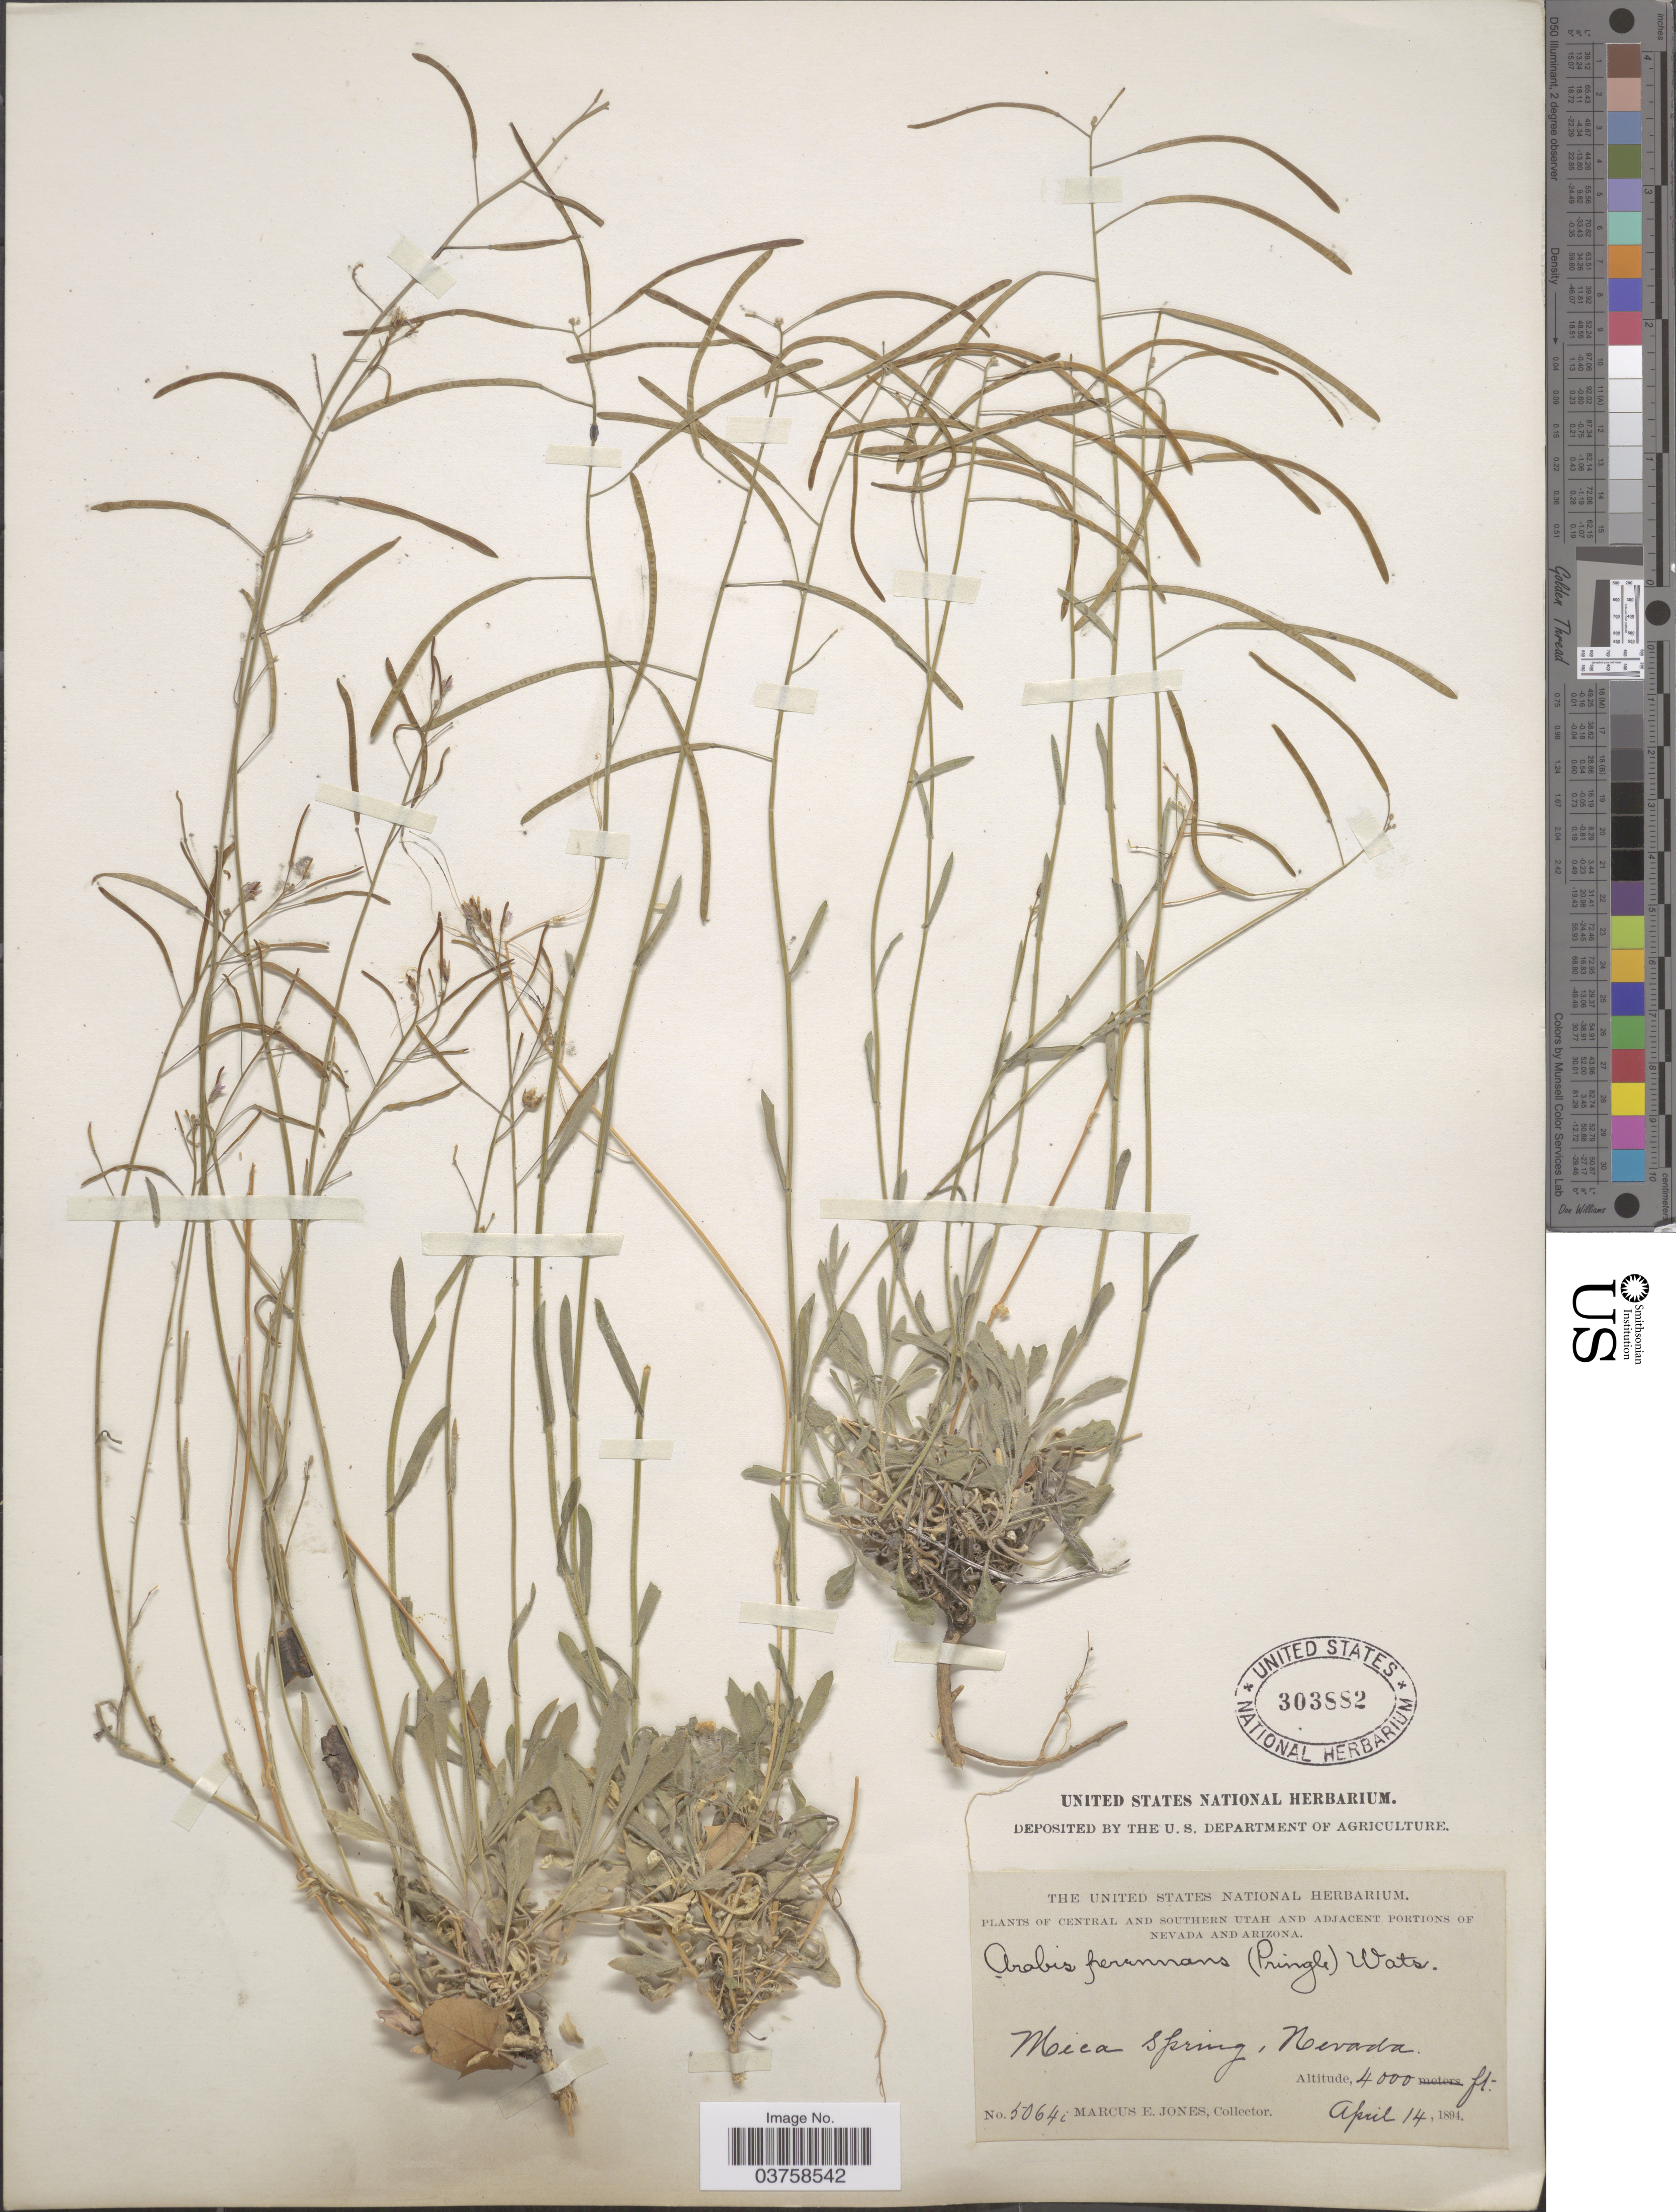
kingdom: Plantae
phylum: Tracheophyta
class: Magnoliopsida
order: Brassicales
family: Brassicaceae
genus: Arabis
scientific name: Arabis perennans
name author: S. Watson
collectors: M. E. Jones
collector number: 5064i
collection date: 1894-04-14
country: United States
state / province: Nevada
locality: Mica Spring.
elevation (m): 1219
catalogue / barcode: US 303882